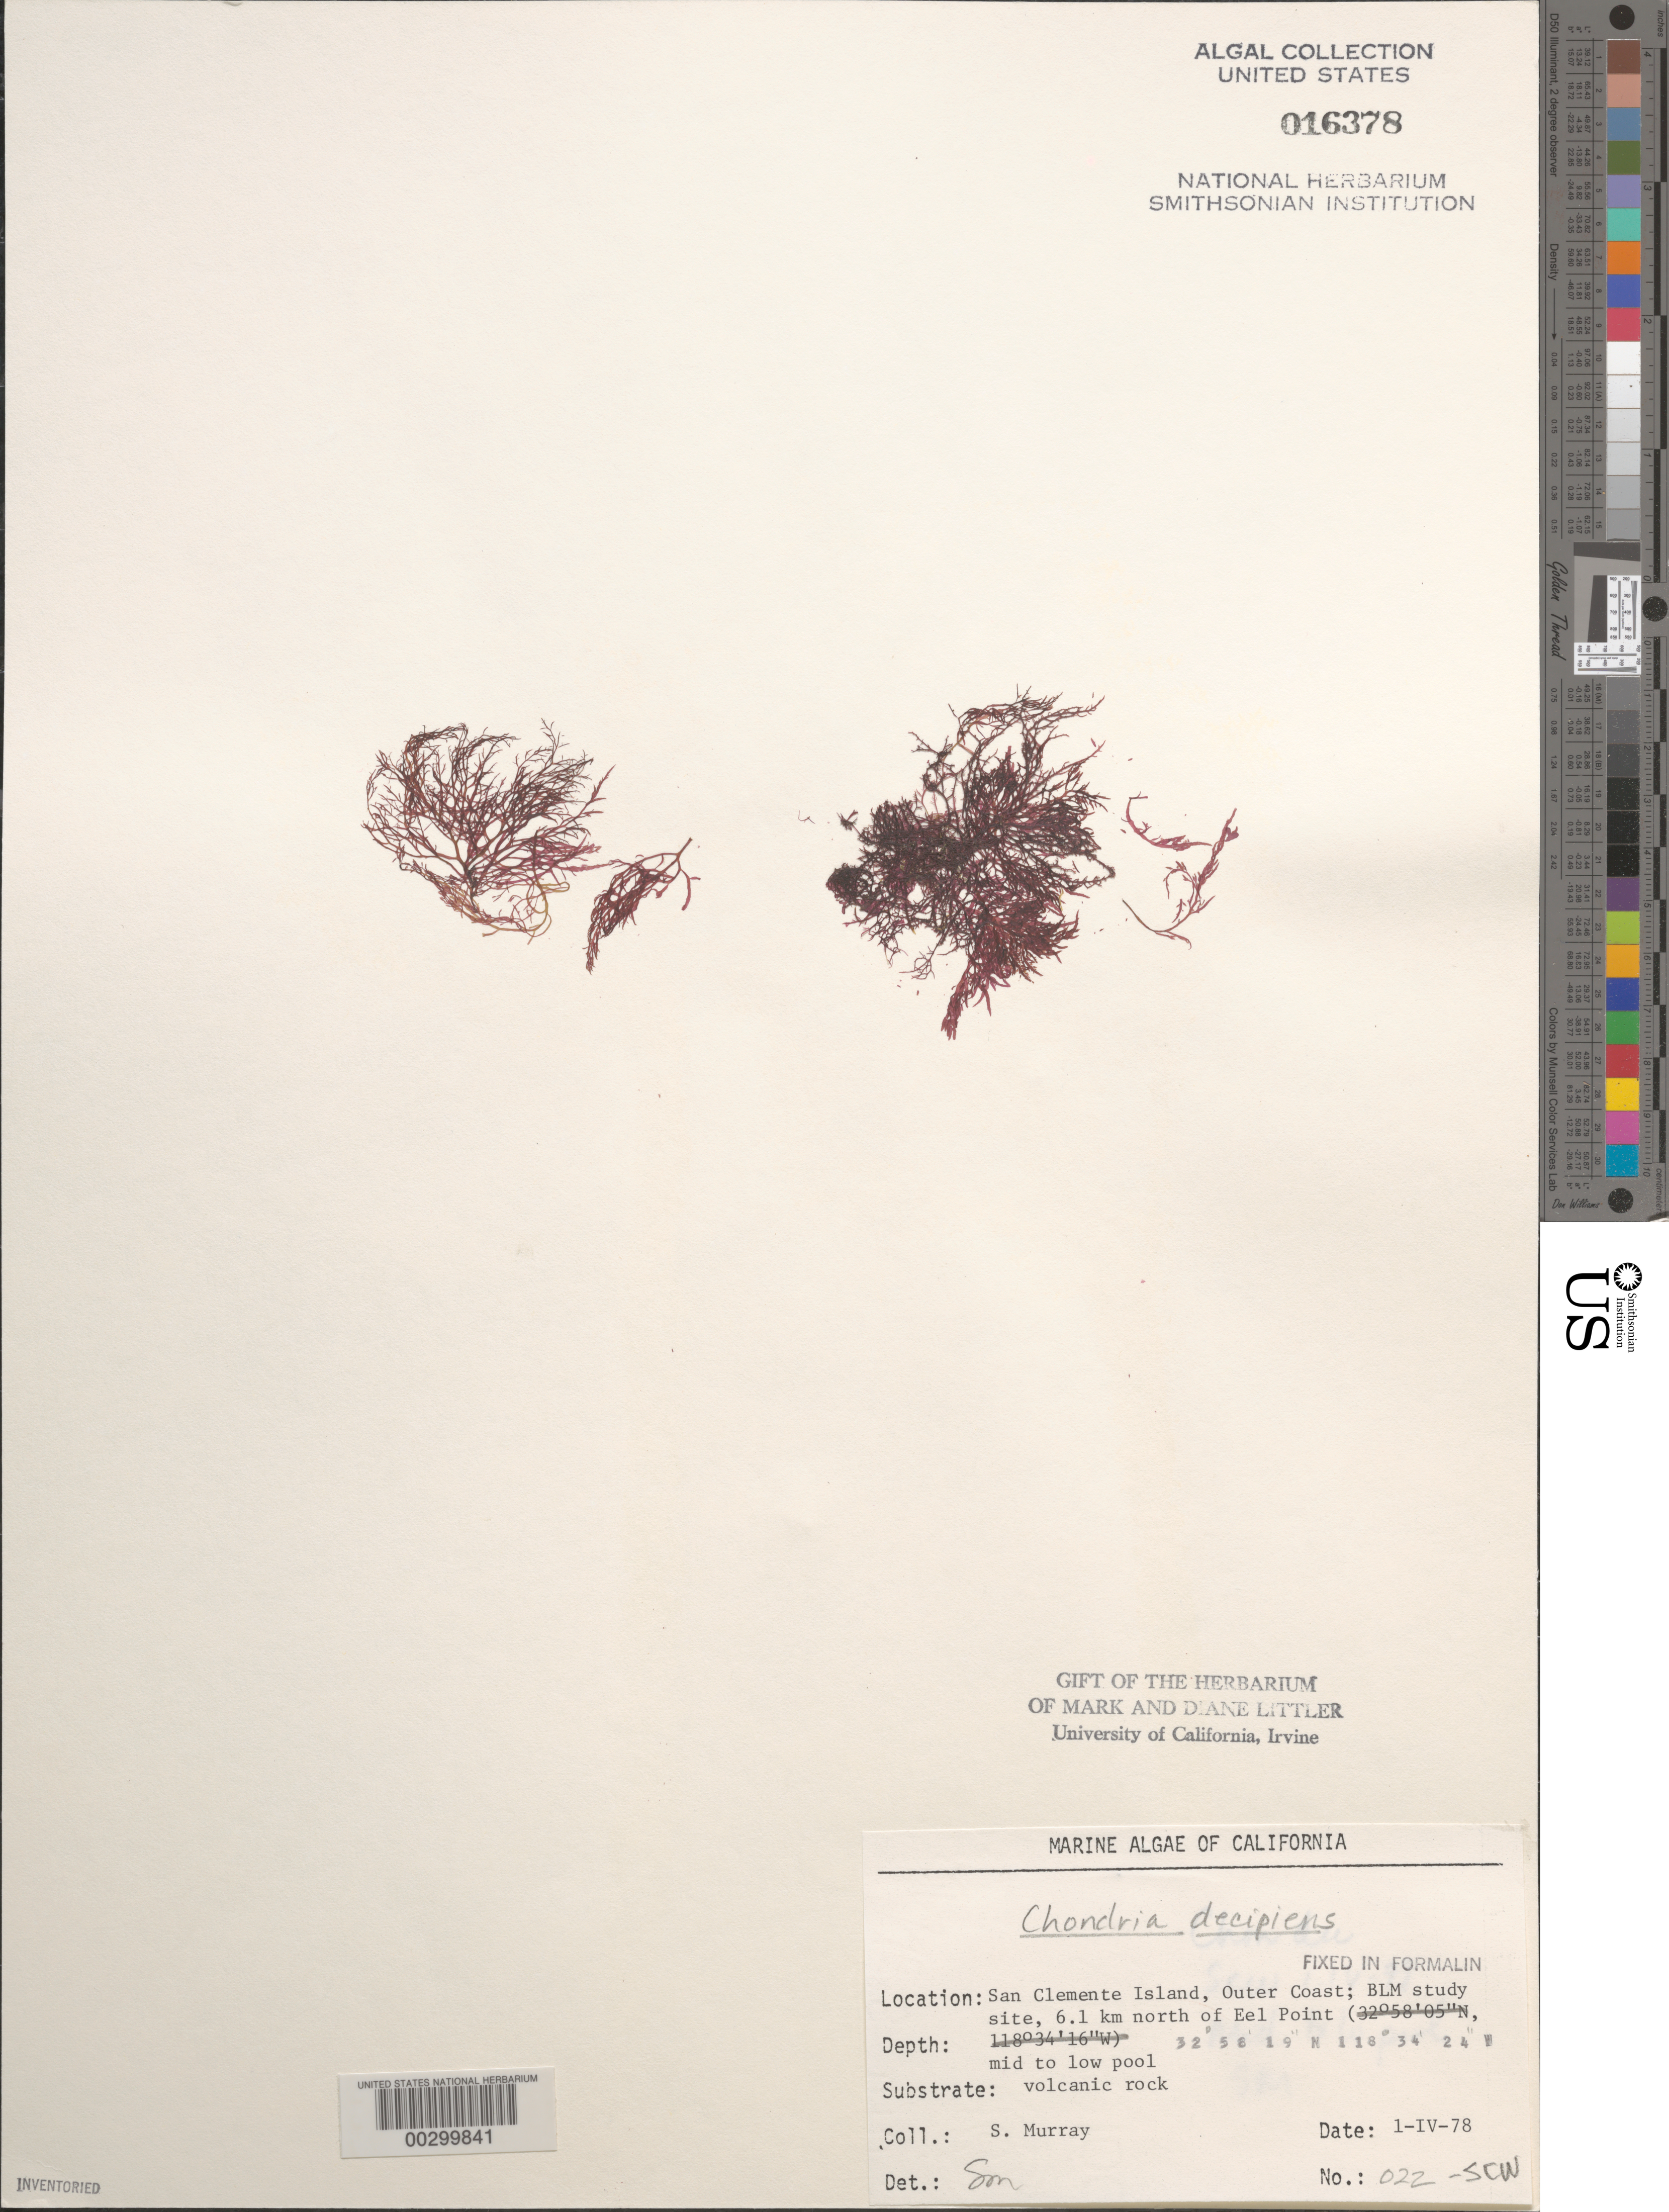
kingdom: Plantae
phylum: Rhodophyta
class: Florideophyceae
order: Ceramiales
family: Rhodomelaceae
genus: Chondria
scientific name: Chondria decipiens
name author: Kylin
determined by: Murray, S. N.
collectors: S. N. Murray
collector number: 022-scw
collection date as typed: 01 Apr 1978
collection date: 1978-04-01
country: United States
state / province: California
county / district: Los Angeles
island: San Clemente Island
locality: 6.1 km north of Eel Point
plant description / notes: BLM-SOCALBIGHT Rocky Intertidal Survey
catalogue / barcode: US 16378